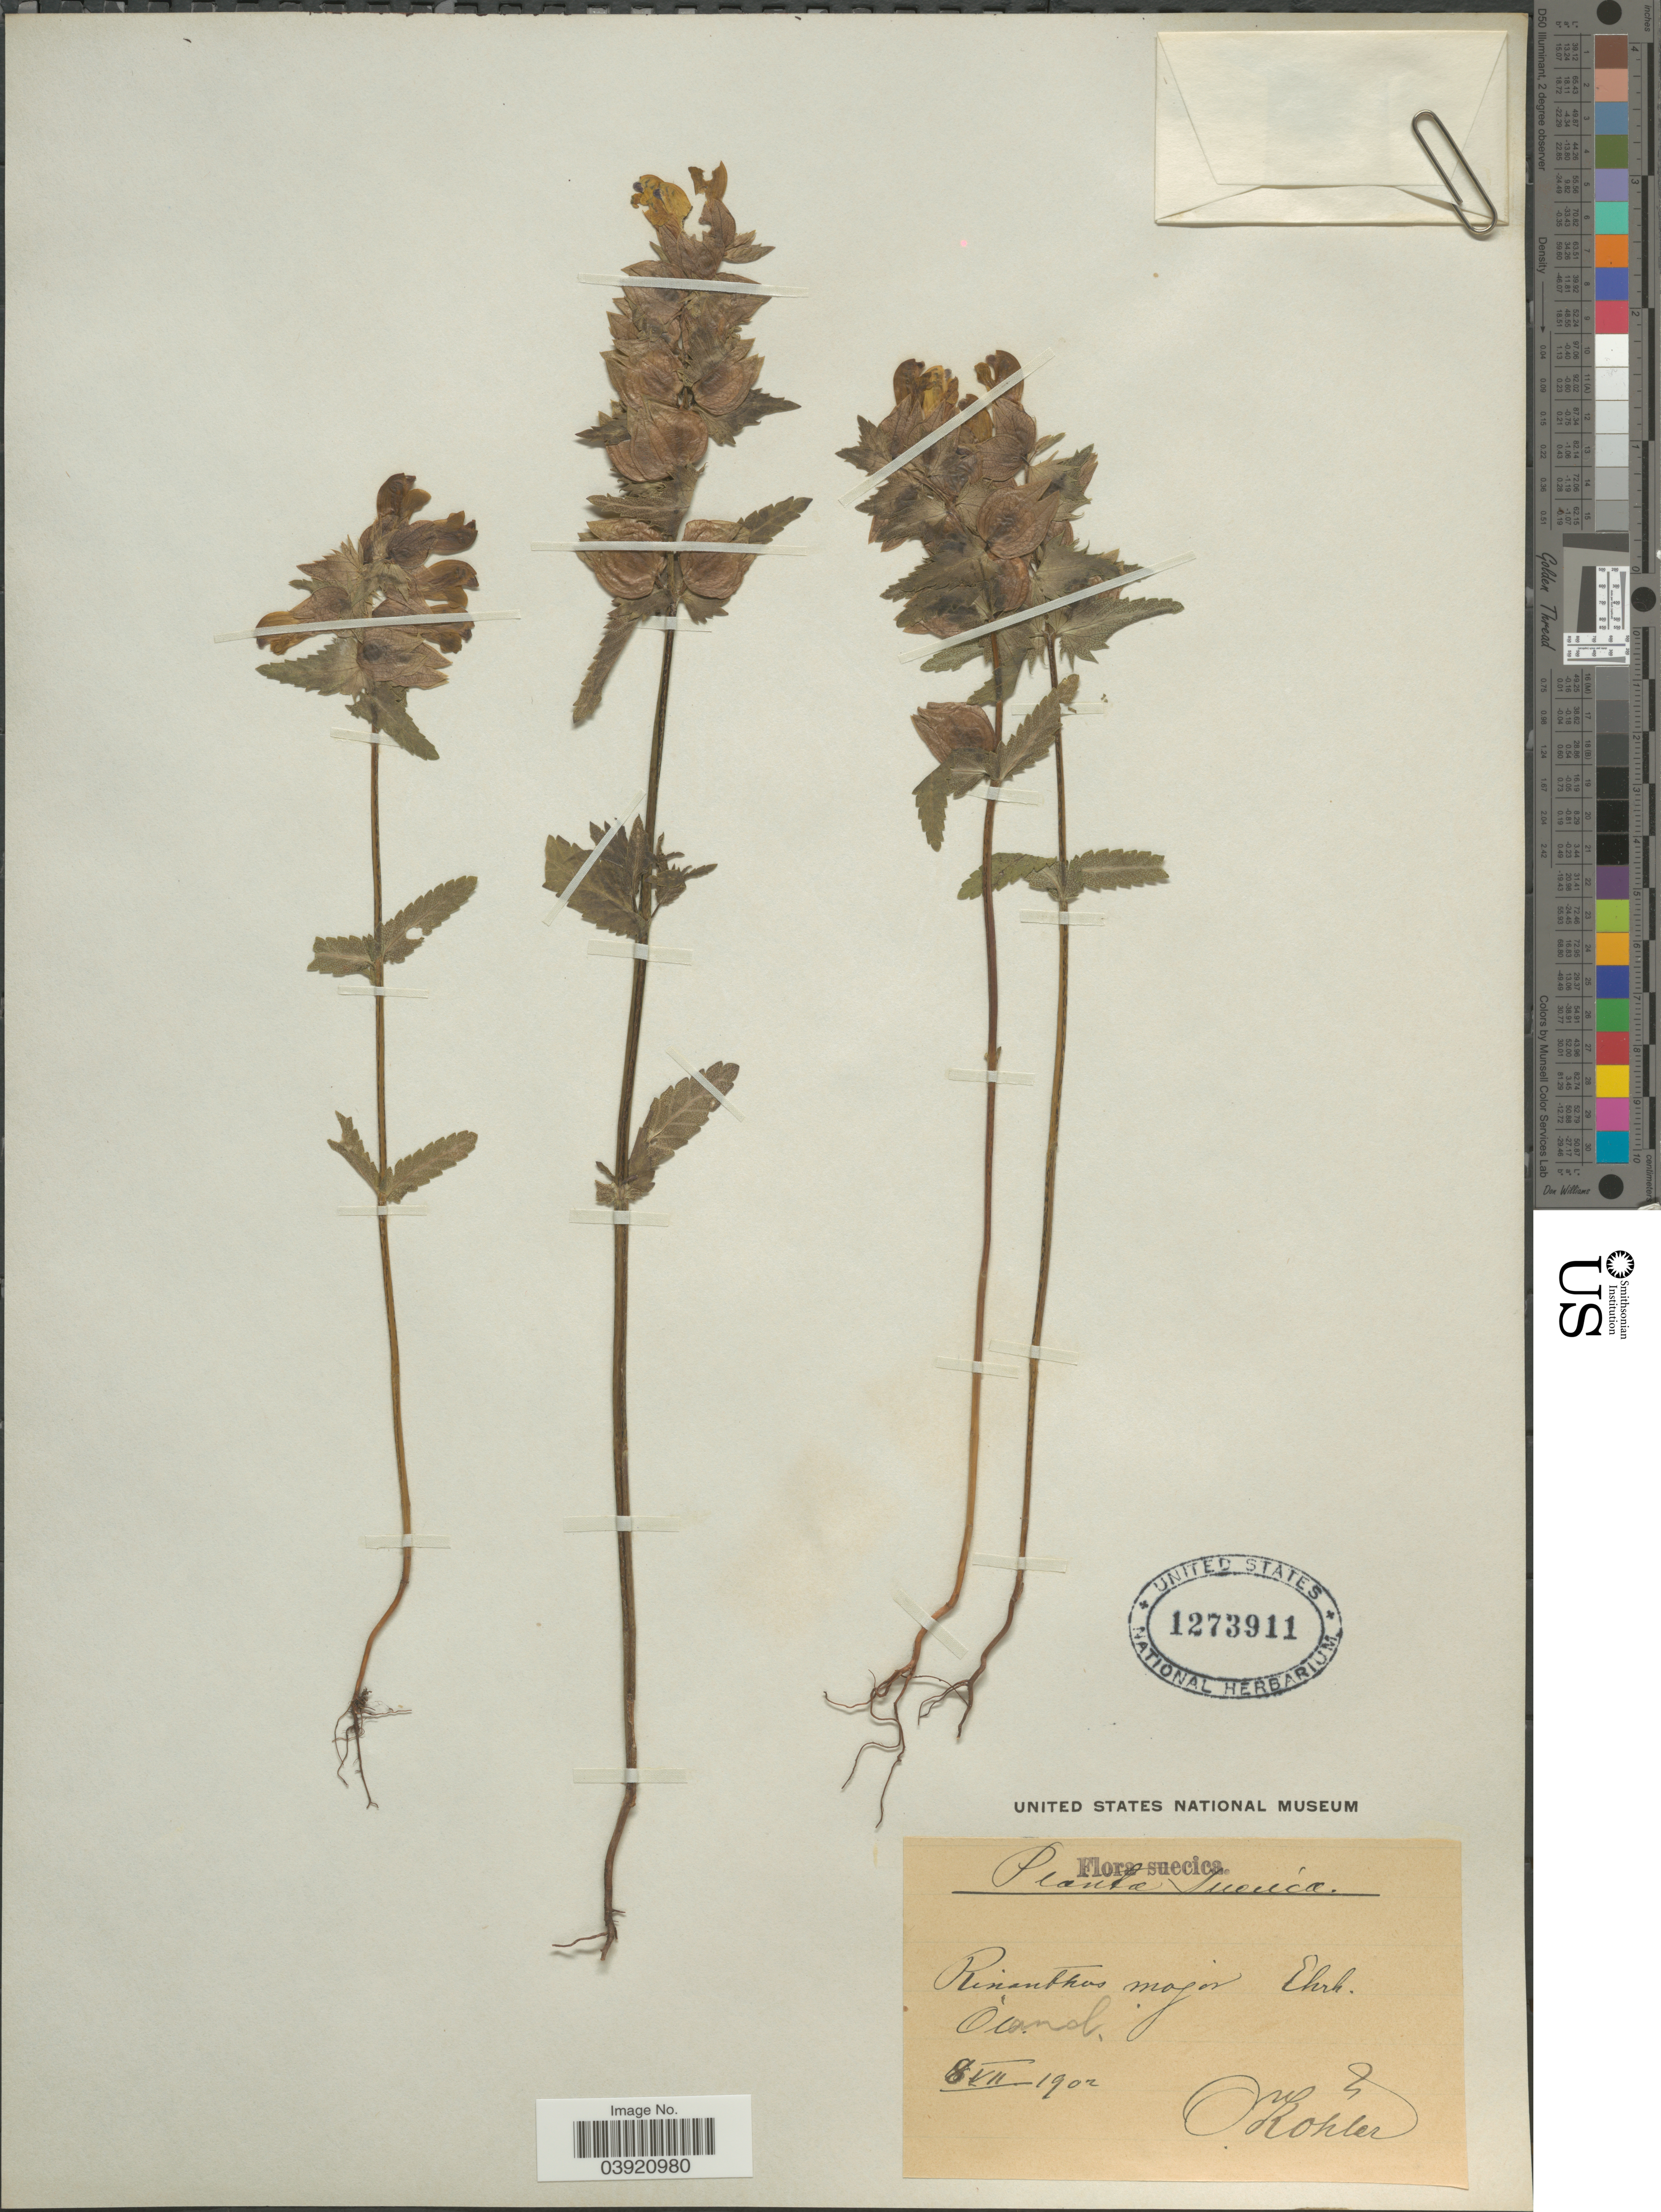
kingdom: Plantae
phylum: Tracheophyta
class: Magnoliopsida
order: Lamiales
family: Orobanchaceae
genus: Rhinanthus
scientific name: Rhinanthus major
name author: L.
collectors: O. Köhler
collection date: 1902-07-08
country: Sweden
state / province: Kalmar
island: Oland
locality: Suecica. Oland.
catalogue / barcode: US 1273911